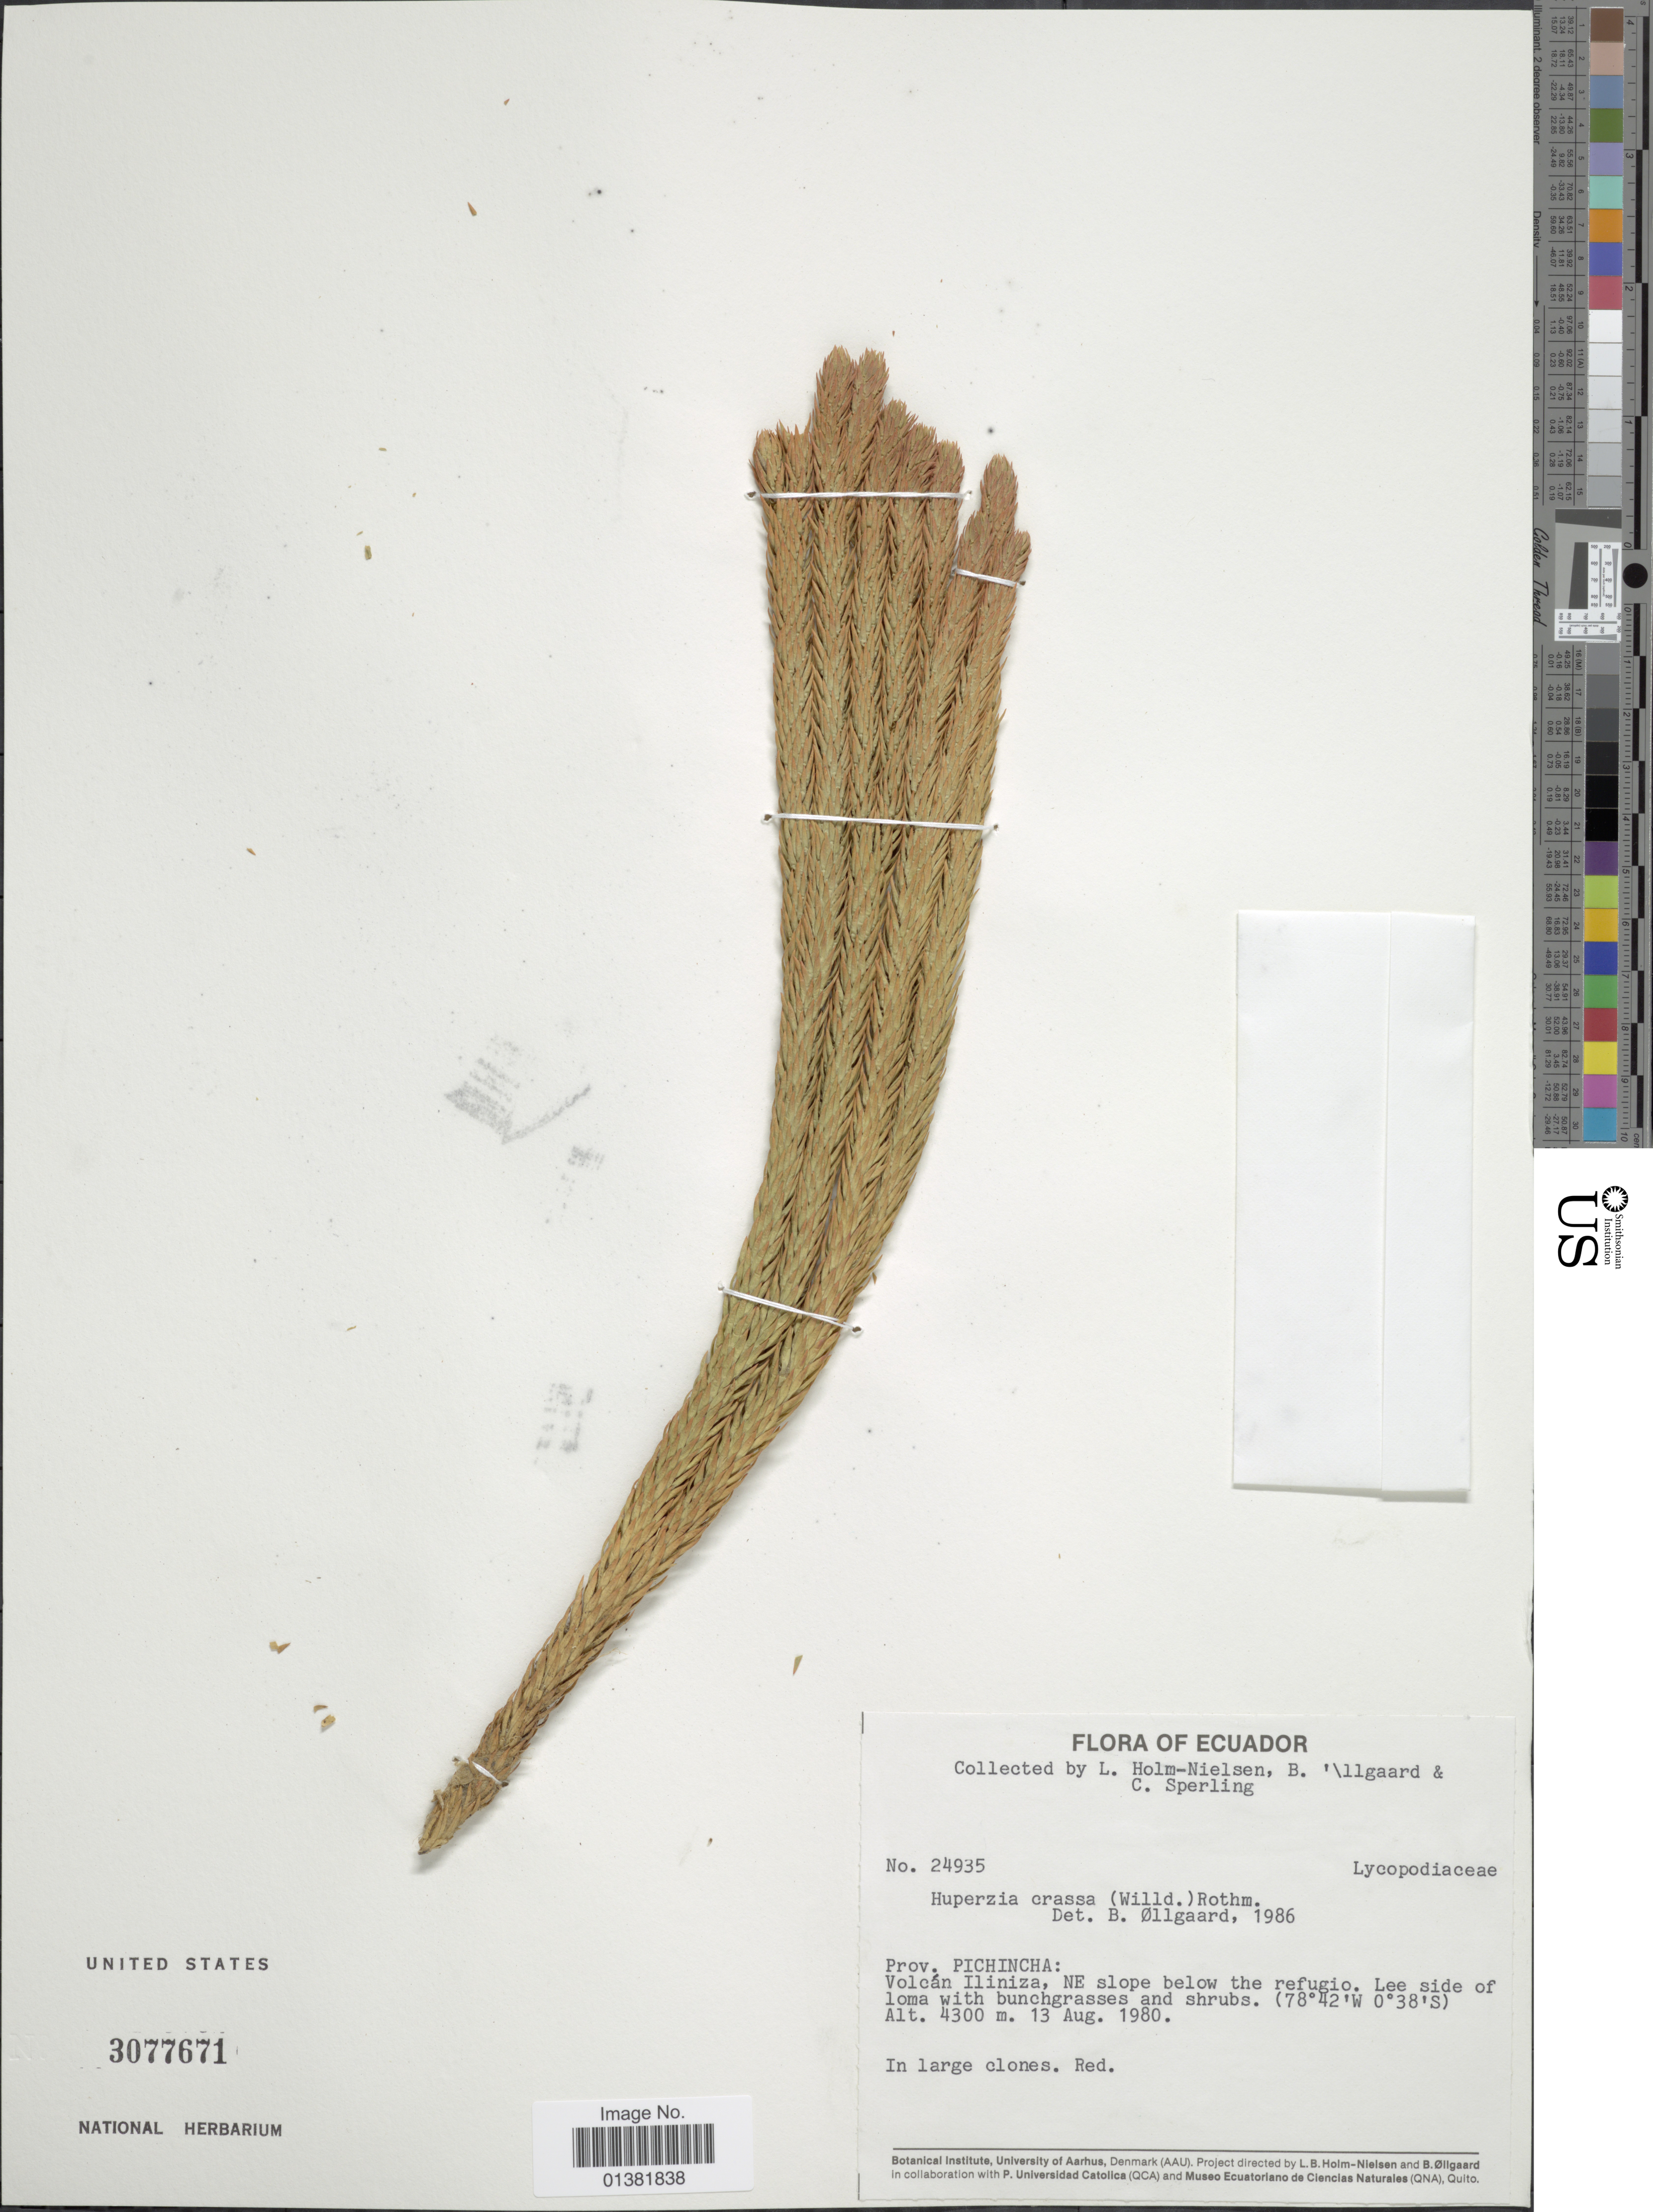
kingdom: Plantae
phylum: Tracheophyta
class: Lycopodiopsida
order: Lycopodiales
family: Lycopodiaceae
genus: Phlegmariurus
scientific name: Phlegmariurus crassus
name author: (Humb. & Bonpl. ex Willd.) B. Øllg.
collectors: L. B. Holm-Nielsen, B. Øllgaard & C. Sperling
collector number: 24935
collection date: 1980-08-13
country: Ecuador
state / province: Pichincha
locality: Volcán Iliniza, NE slope below the refugio. Lee side of loma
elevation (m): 4300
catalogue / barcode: US 3077671